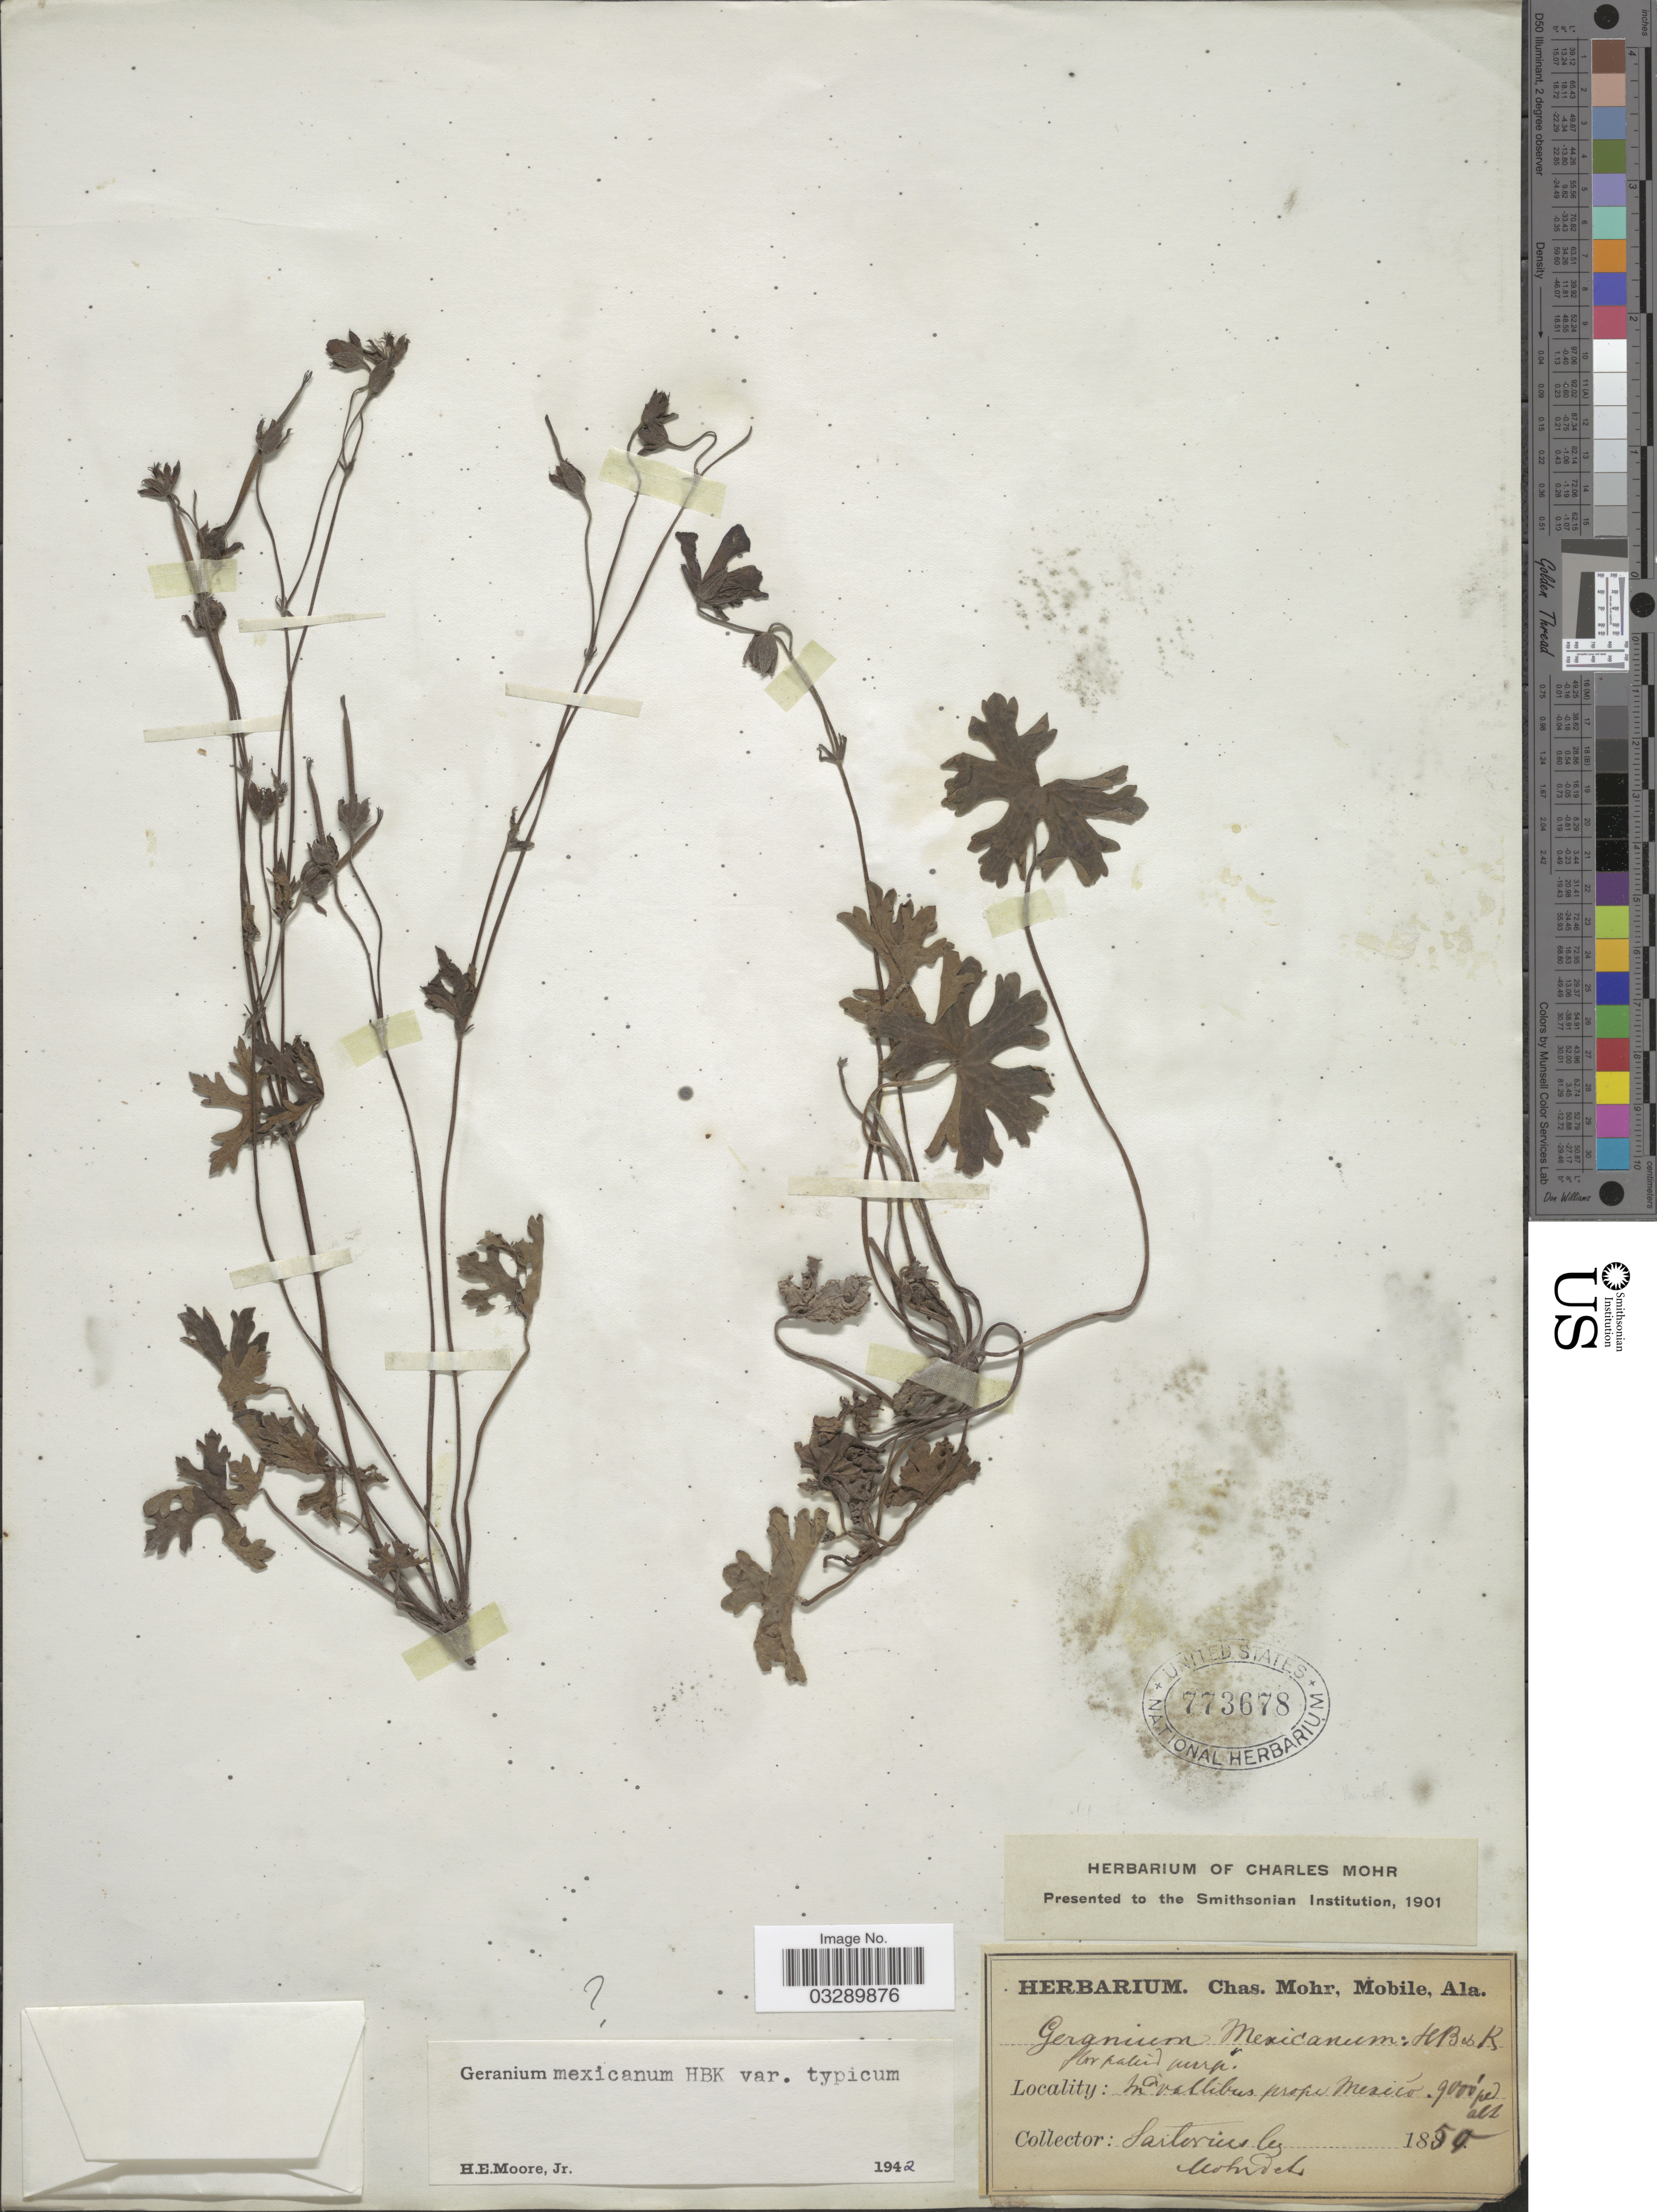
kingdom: Plantae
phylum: Tracheophyta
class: Magnoliopsida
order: Geraniales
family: Geraniaceae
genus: Geranium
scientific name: Geranium sp.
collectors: -. Sartorius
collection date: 1859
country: Mexico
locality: In vallibus [interpreted] prope Mexico.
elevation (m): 2743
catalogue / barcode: US 773678